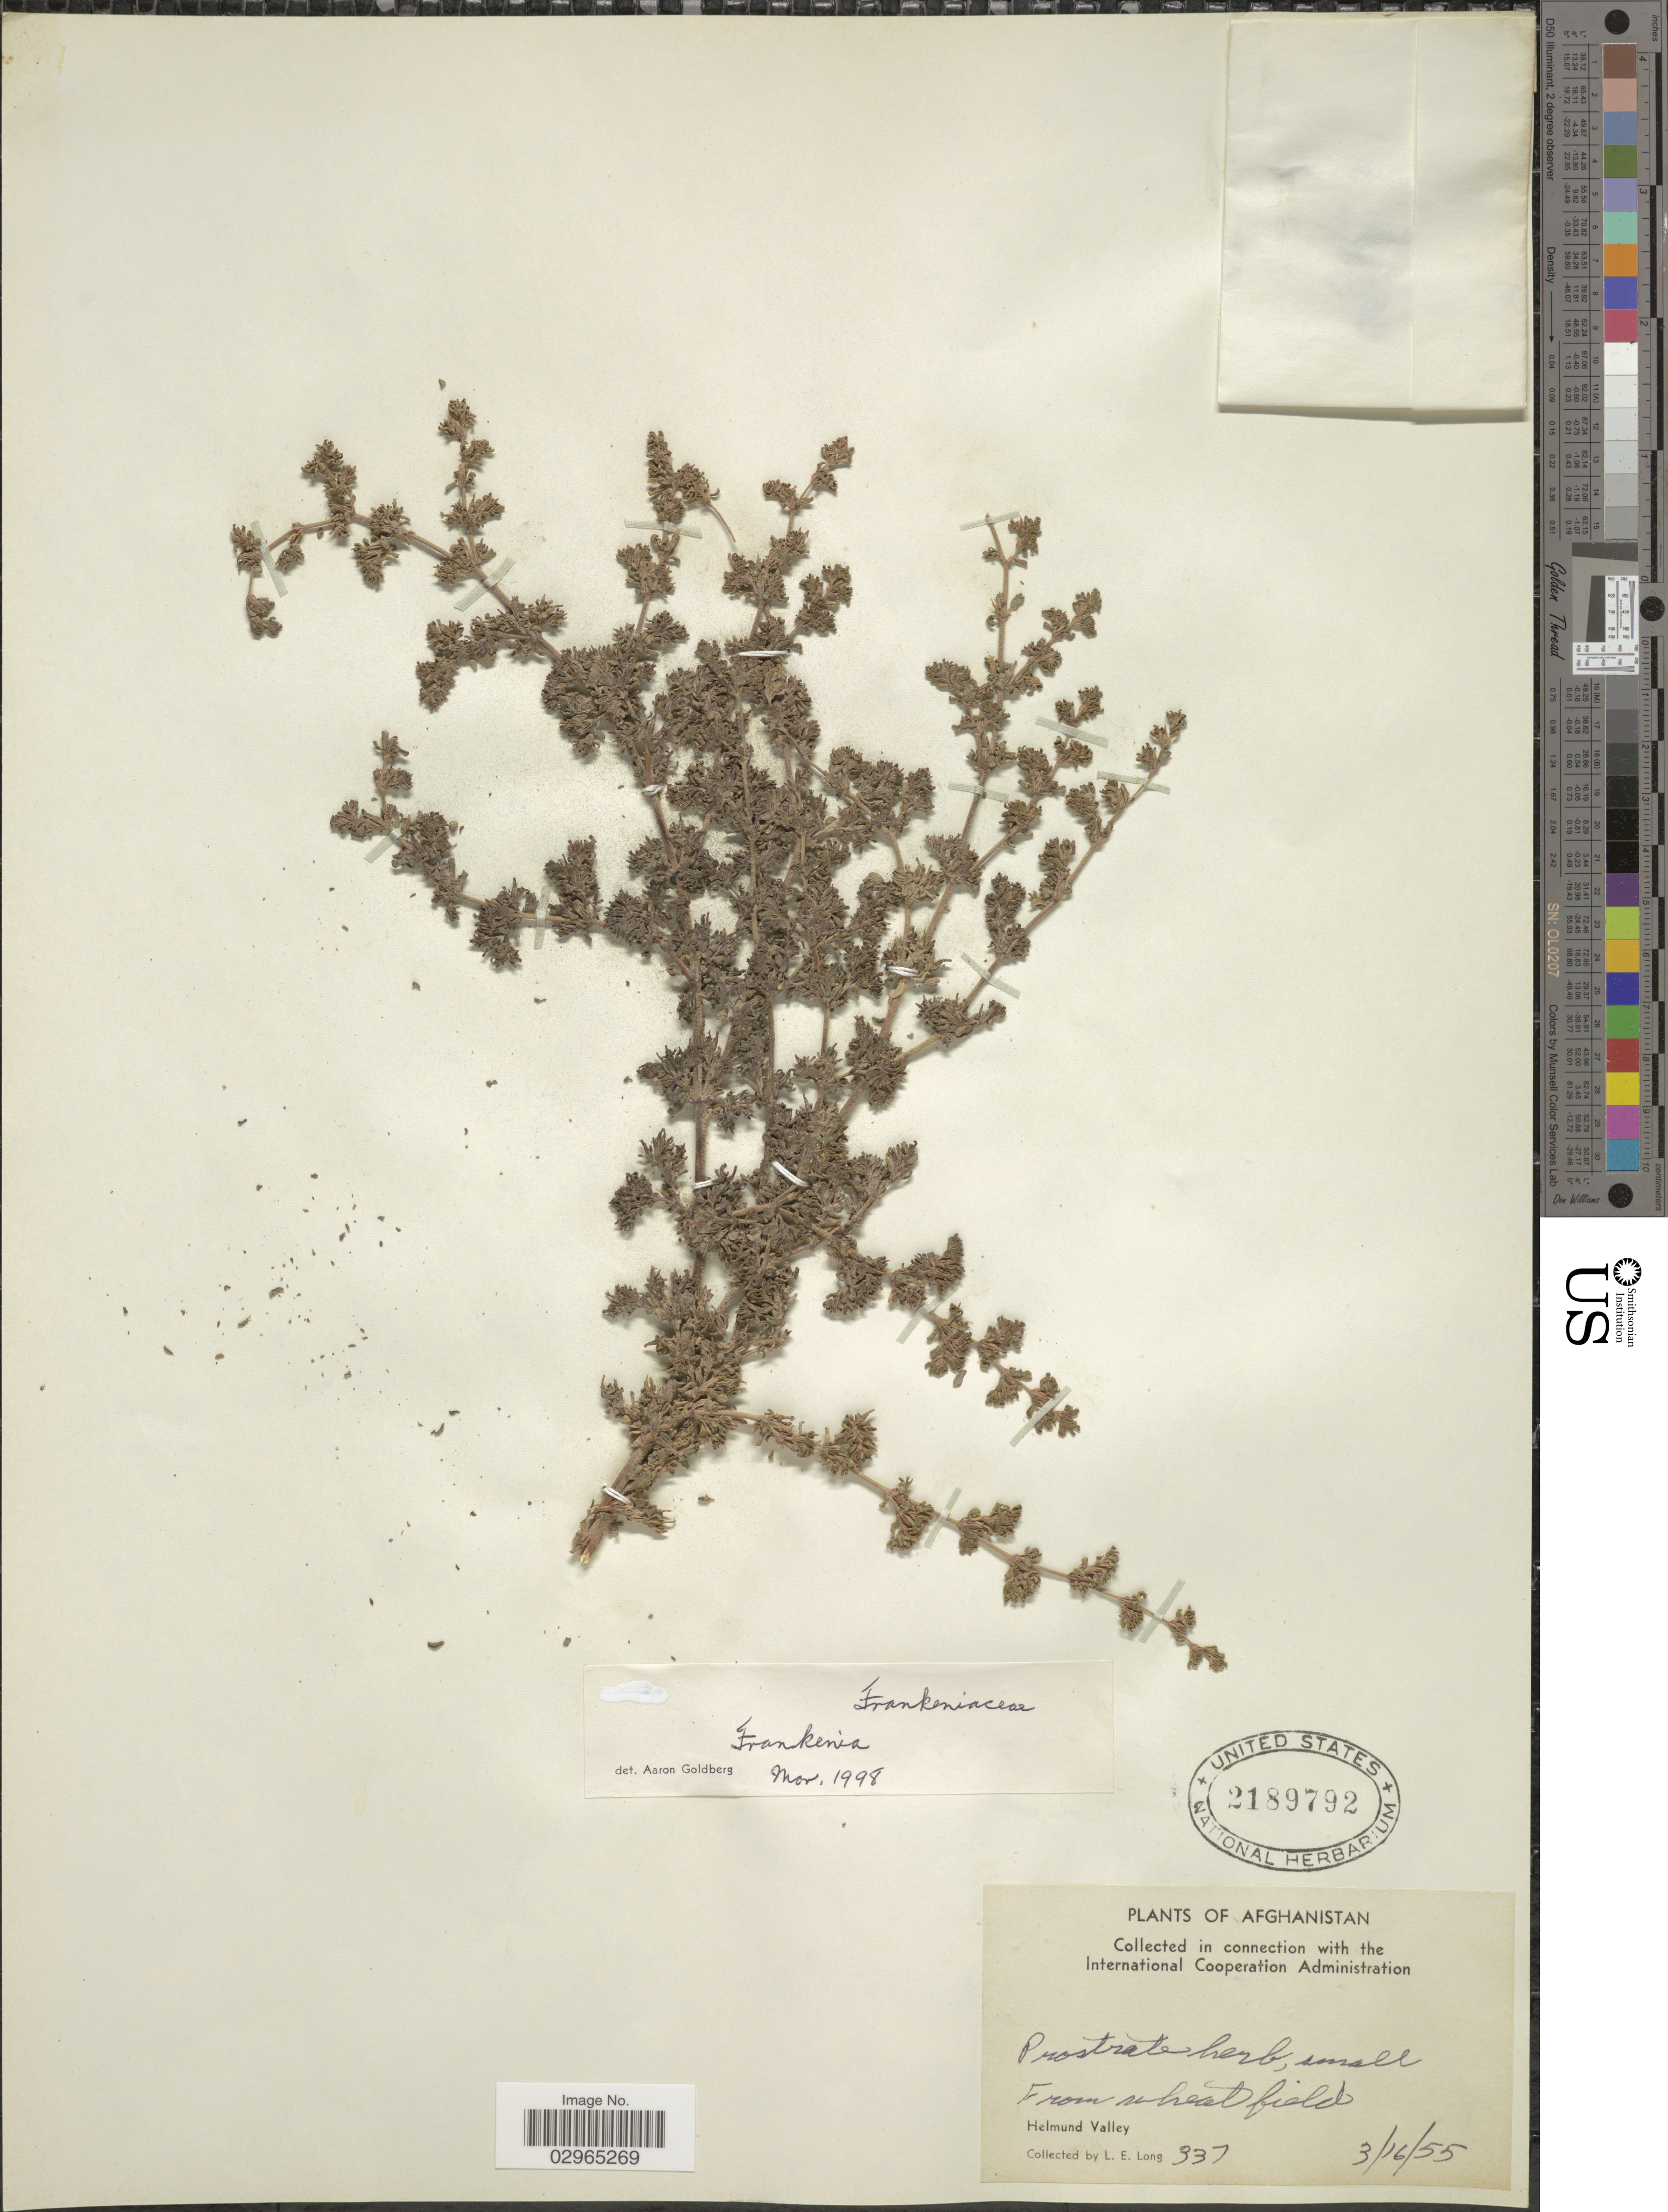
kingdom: Plantae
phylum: Tracheophyta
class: Magnoliopsida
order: Caryophyllales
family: Frankeniaceae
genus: Frankenia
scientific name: Frankenia sp.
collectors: L. E. Long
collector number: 337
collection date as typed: Transcribed d/m/y: 16/3/55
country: Afghanistan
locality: From wheat field. Helmund Valley.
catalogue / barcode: US 2189792